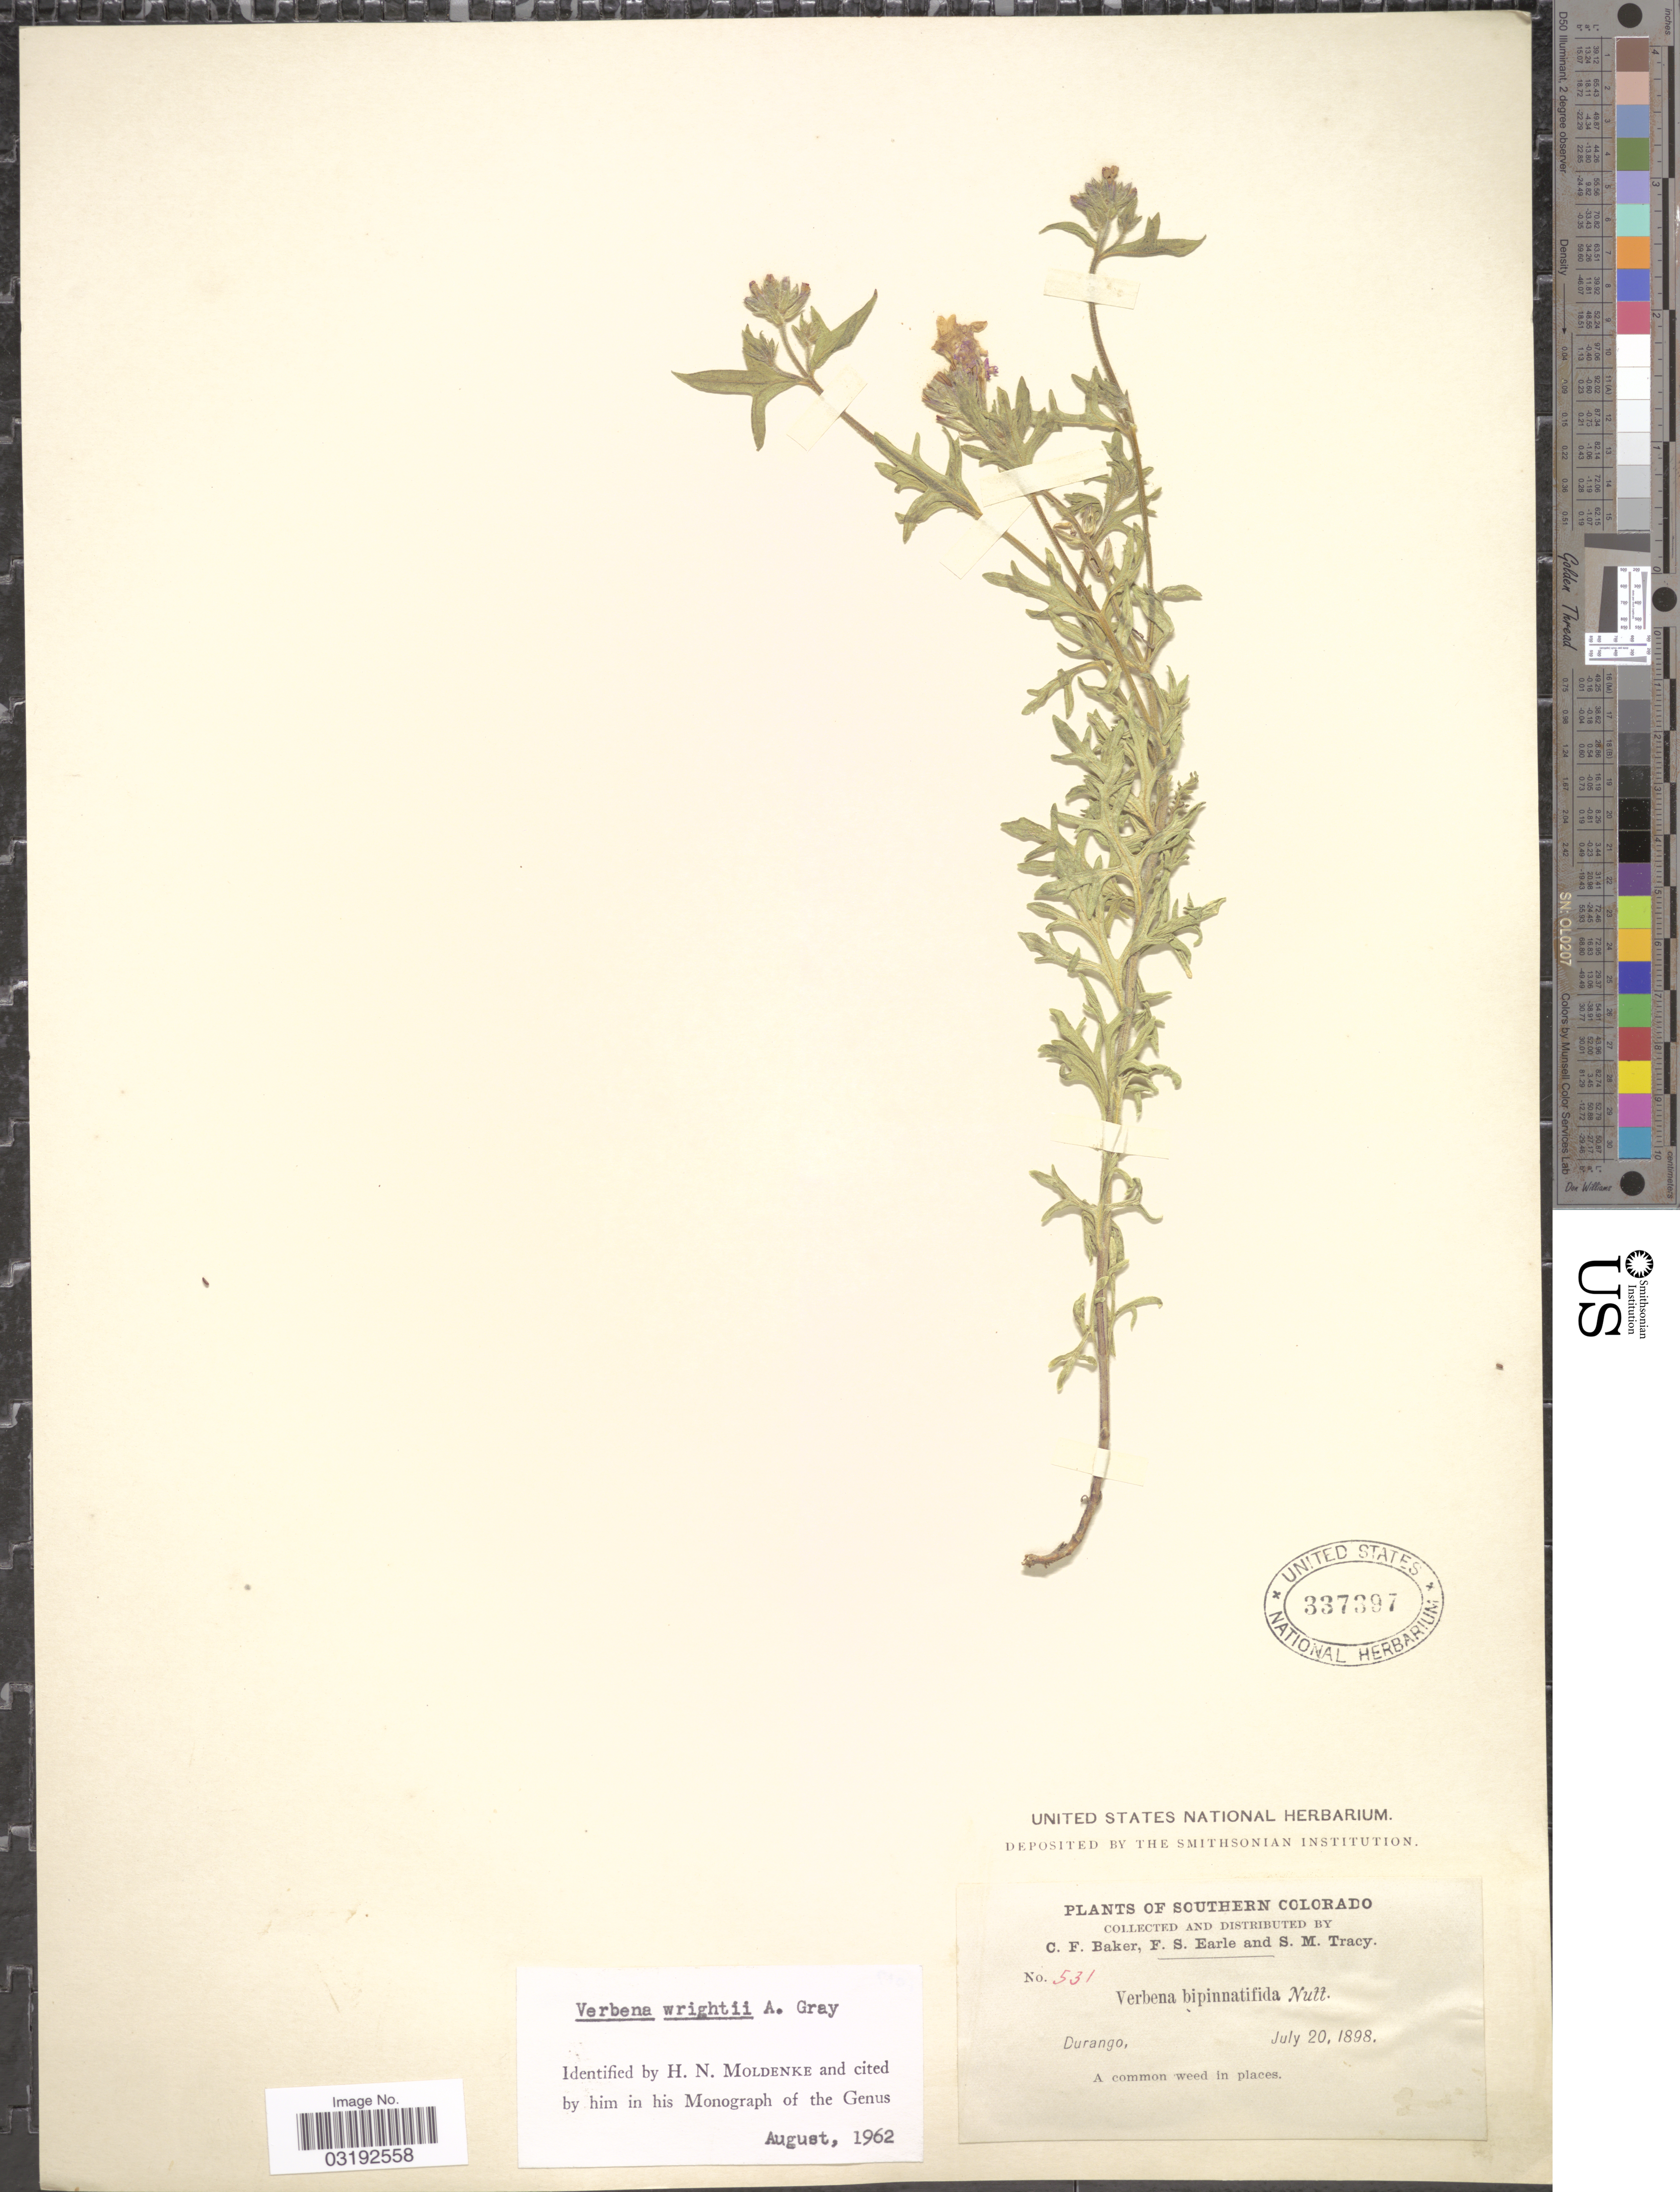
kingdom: Plantae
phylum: Tracheophyta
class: Magnoliopsida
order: Lamiales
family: Verbenaceae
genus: Verbena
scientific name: Verbena wrightii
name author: A. Gray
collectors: C. F. Baker, F. S. Earle & S. M. Tracy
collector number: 531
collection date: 1898-07-20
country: United States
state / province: Colorado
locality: Southern Colorado. Durango.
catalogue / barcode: US 337397